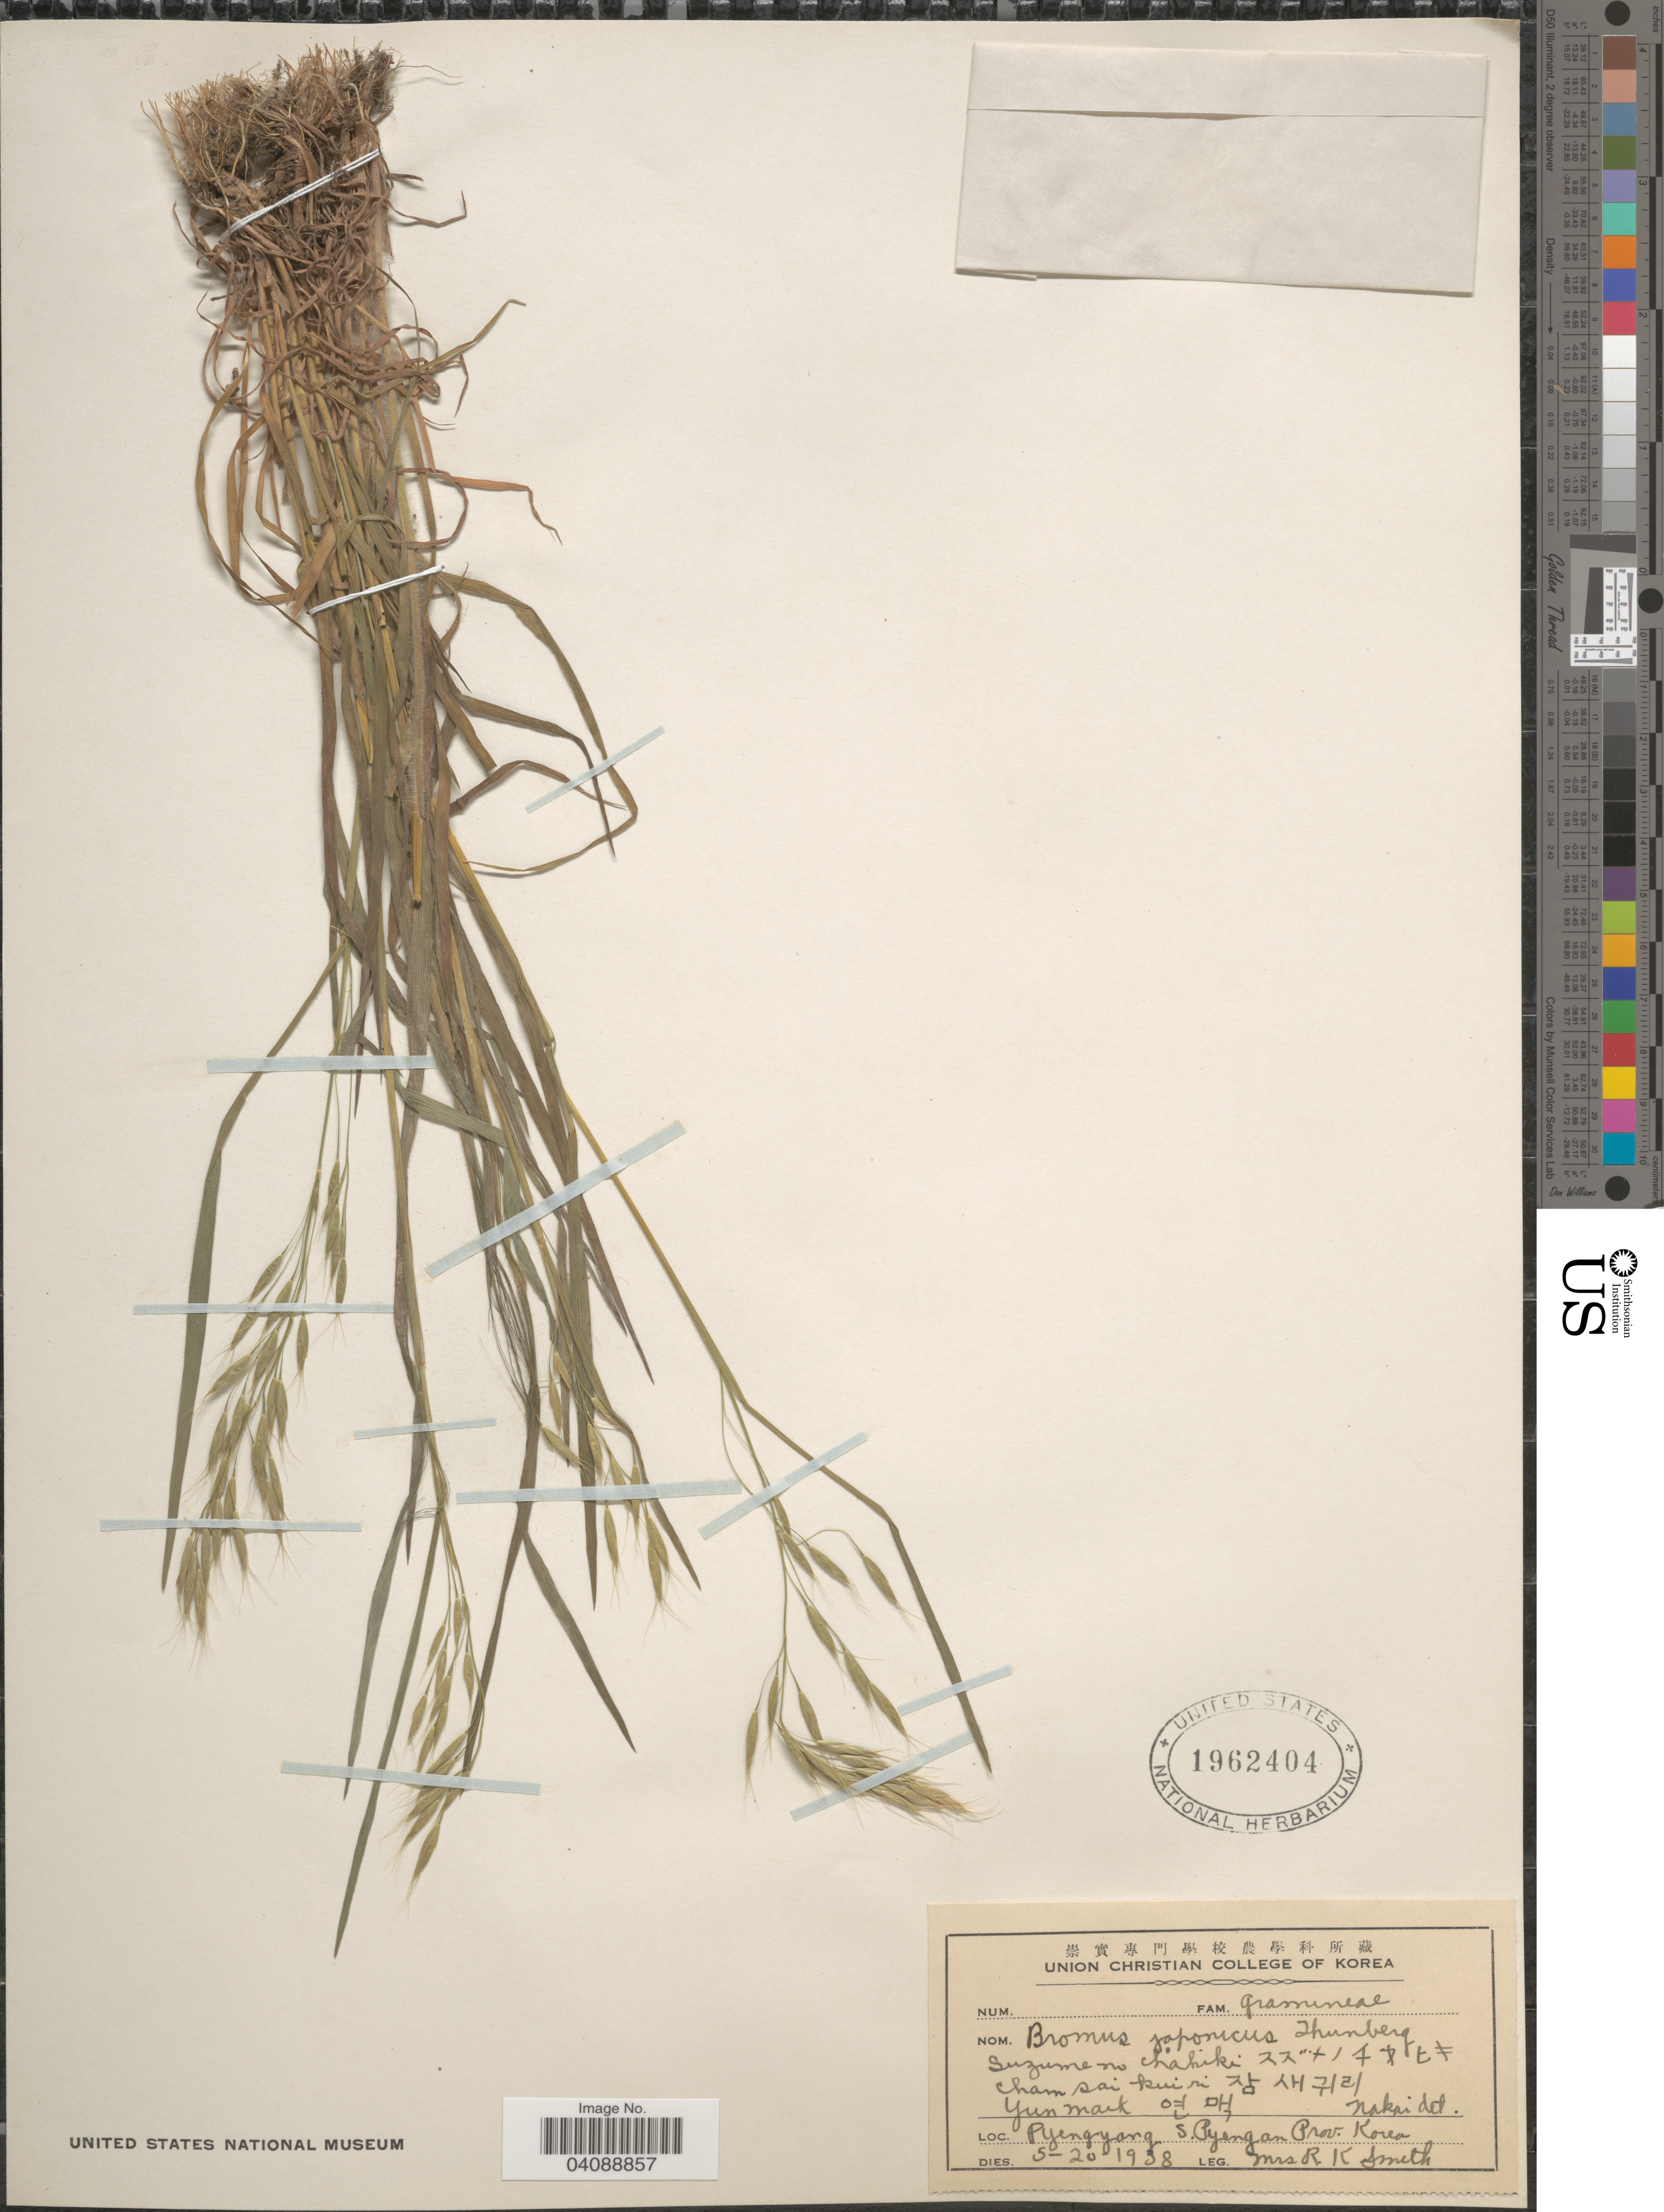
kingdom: Plantae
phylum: Tracheophyta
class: Liliopsida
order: Poales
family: Poaceae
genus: Bromus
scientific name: Bromus japonicus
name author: Houtt.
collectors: Mrs. R. K. Smith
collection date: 1938-05-20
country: North Korea / South Korea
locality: Pyengyang S. Pyengan Prov.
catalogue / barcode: US 1962404